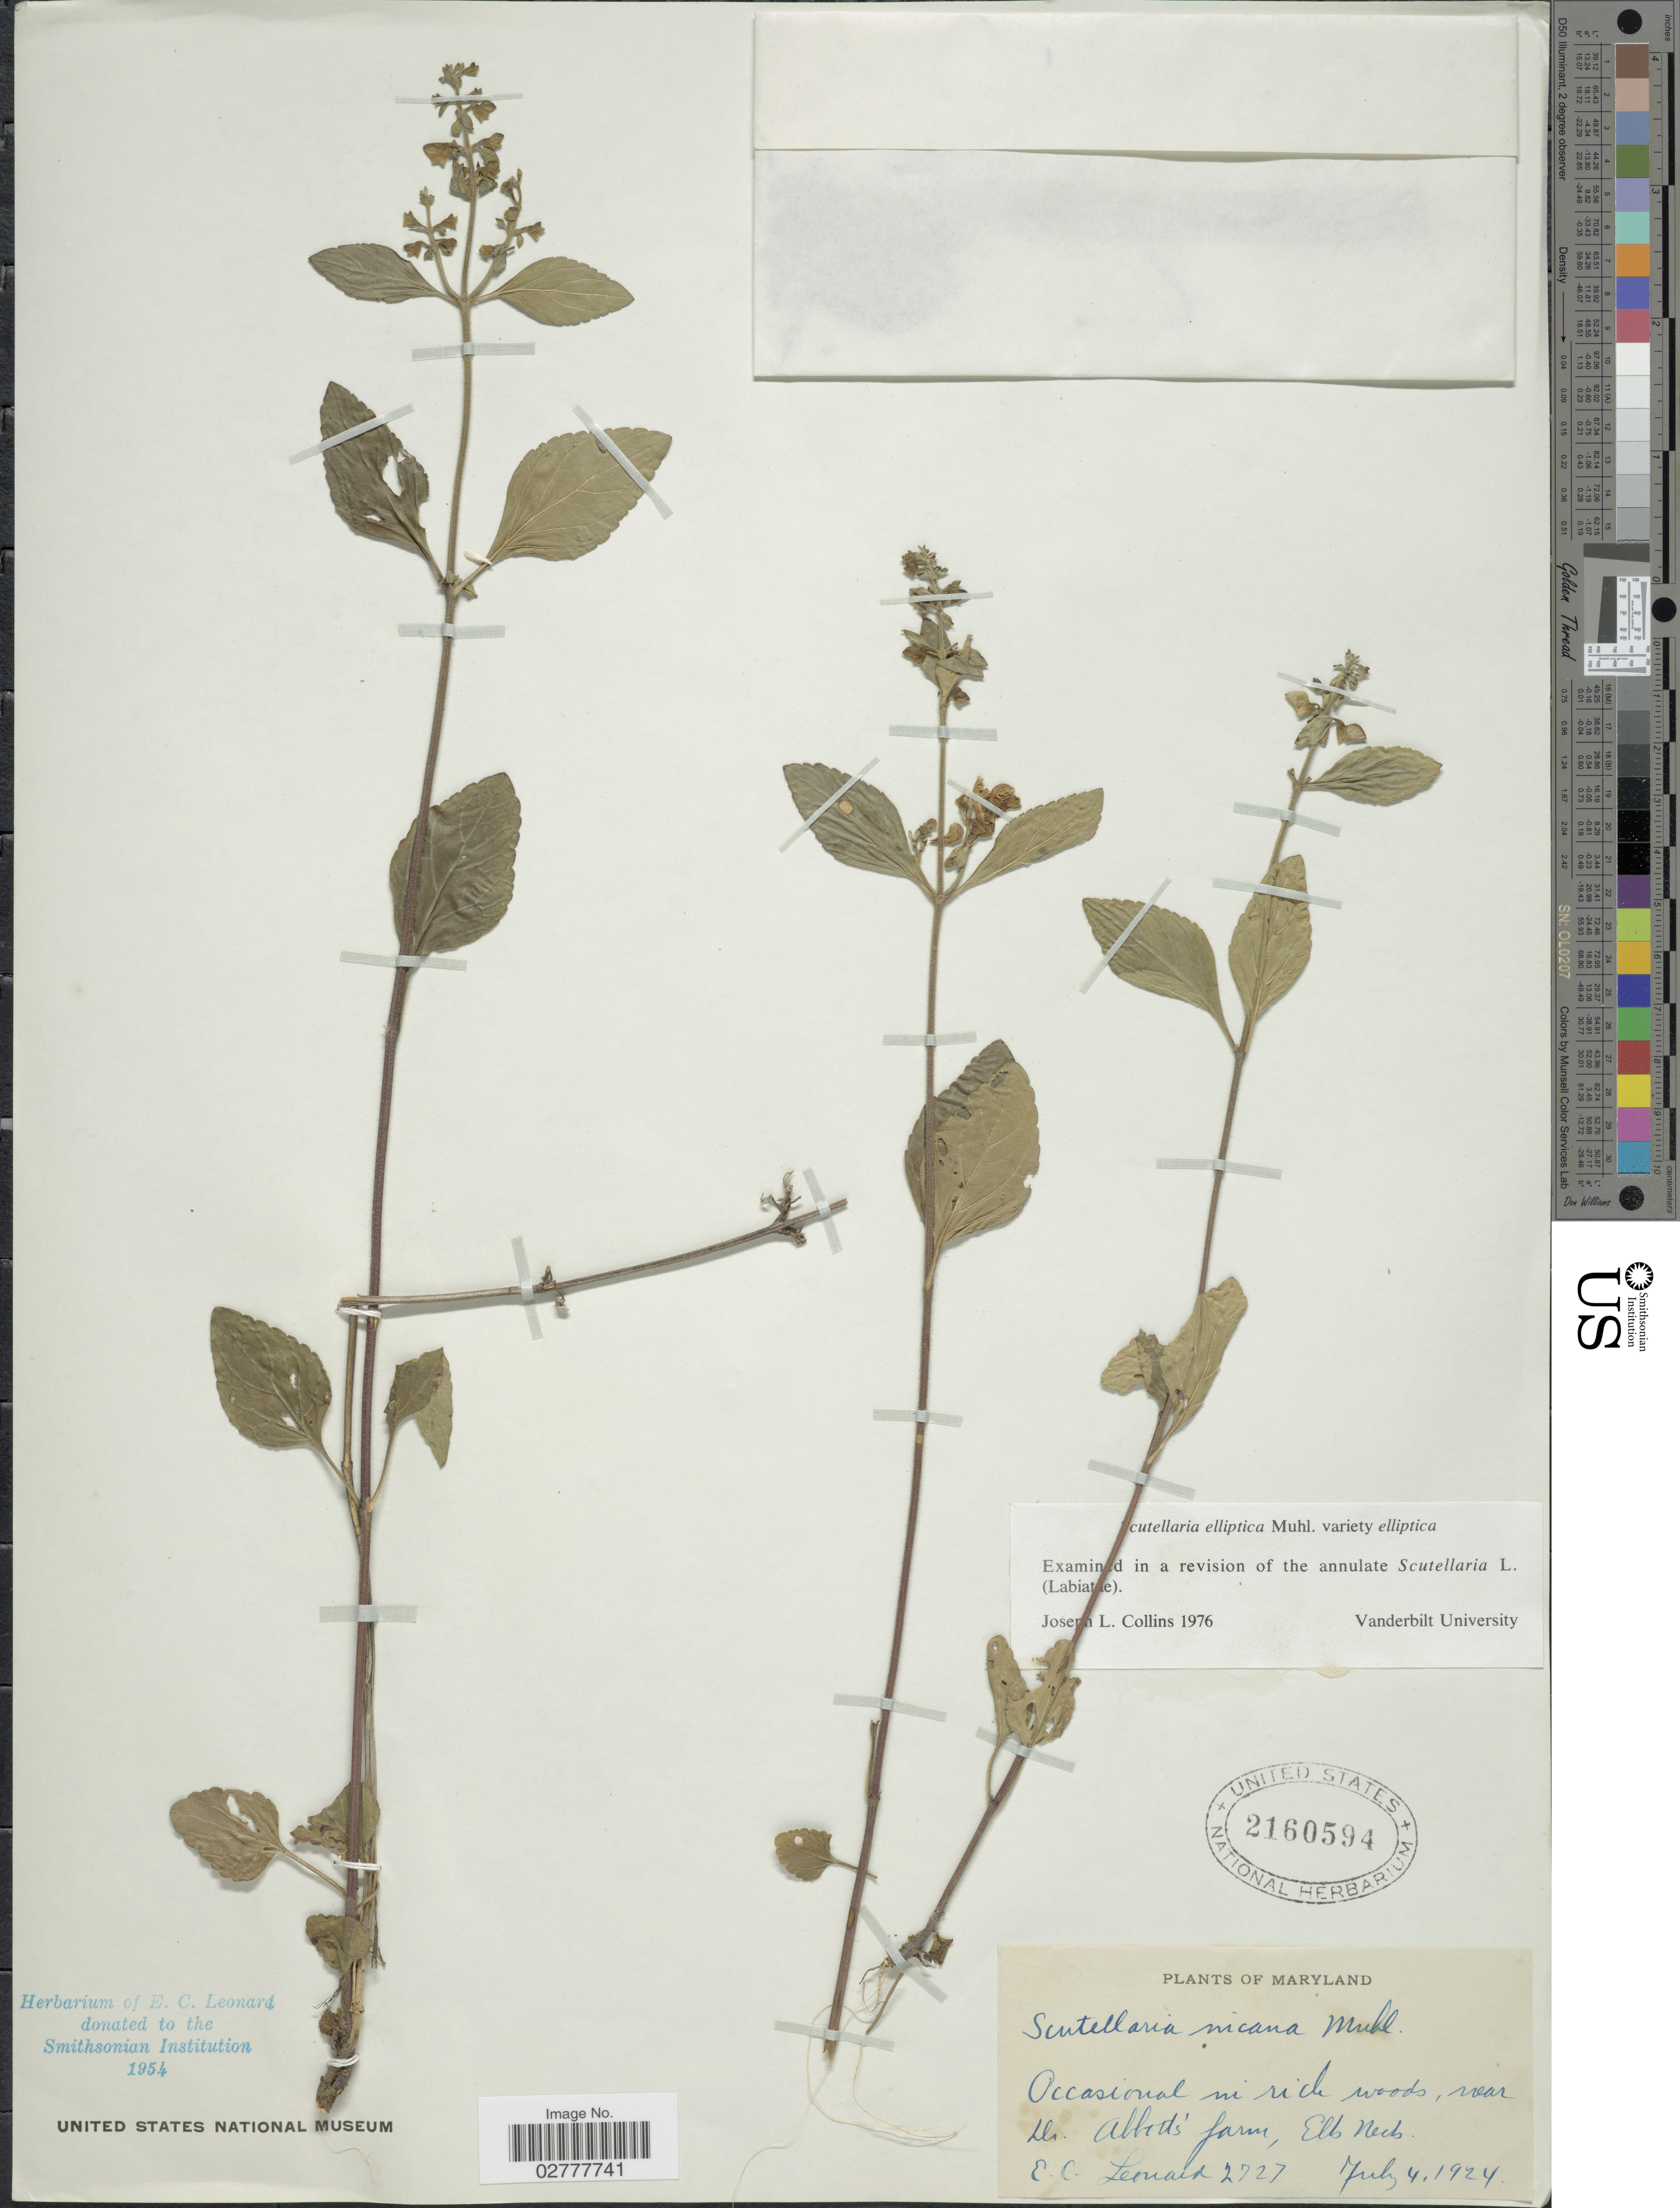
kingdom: Plantae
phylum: Tracheophyta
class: Magnoliopsida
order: Lamiales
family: Lamiaceae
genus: Scutellaria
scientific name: Scutellaria elliptica var. elliptica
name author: Muhl.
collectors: E. C. Leonard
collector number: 2727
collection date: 1924-07-04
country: United States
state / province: Maryland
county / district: Montgomery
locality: Near Di. Abbot's farm, Elk Neck.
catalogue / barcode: US 2160594